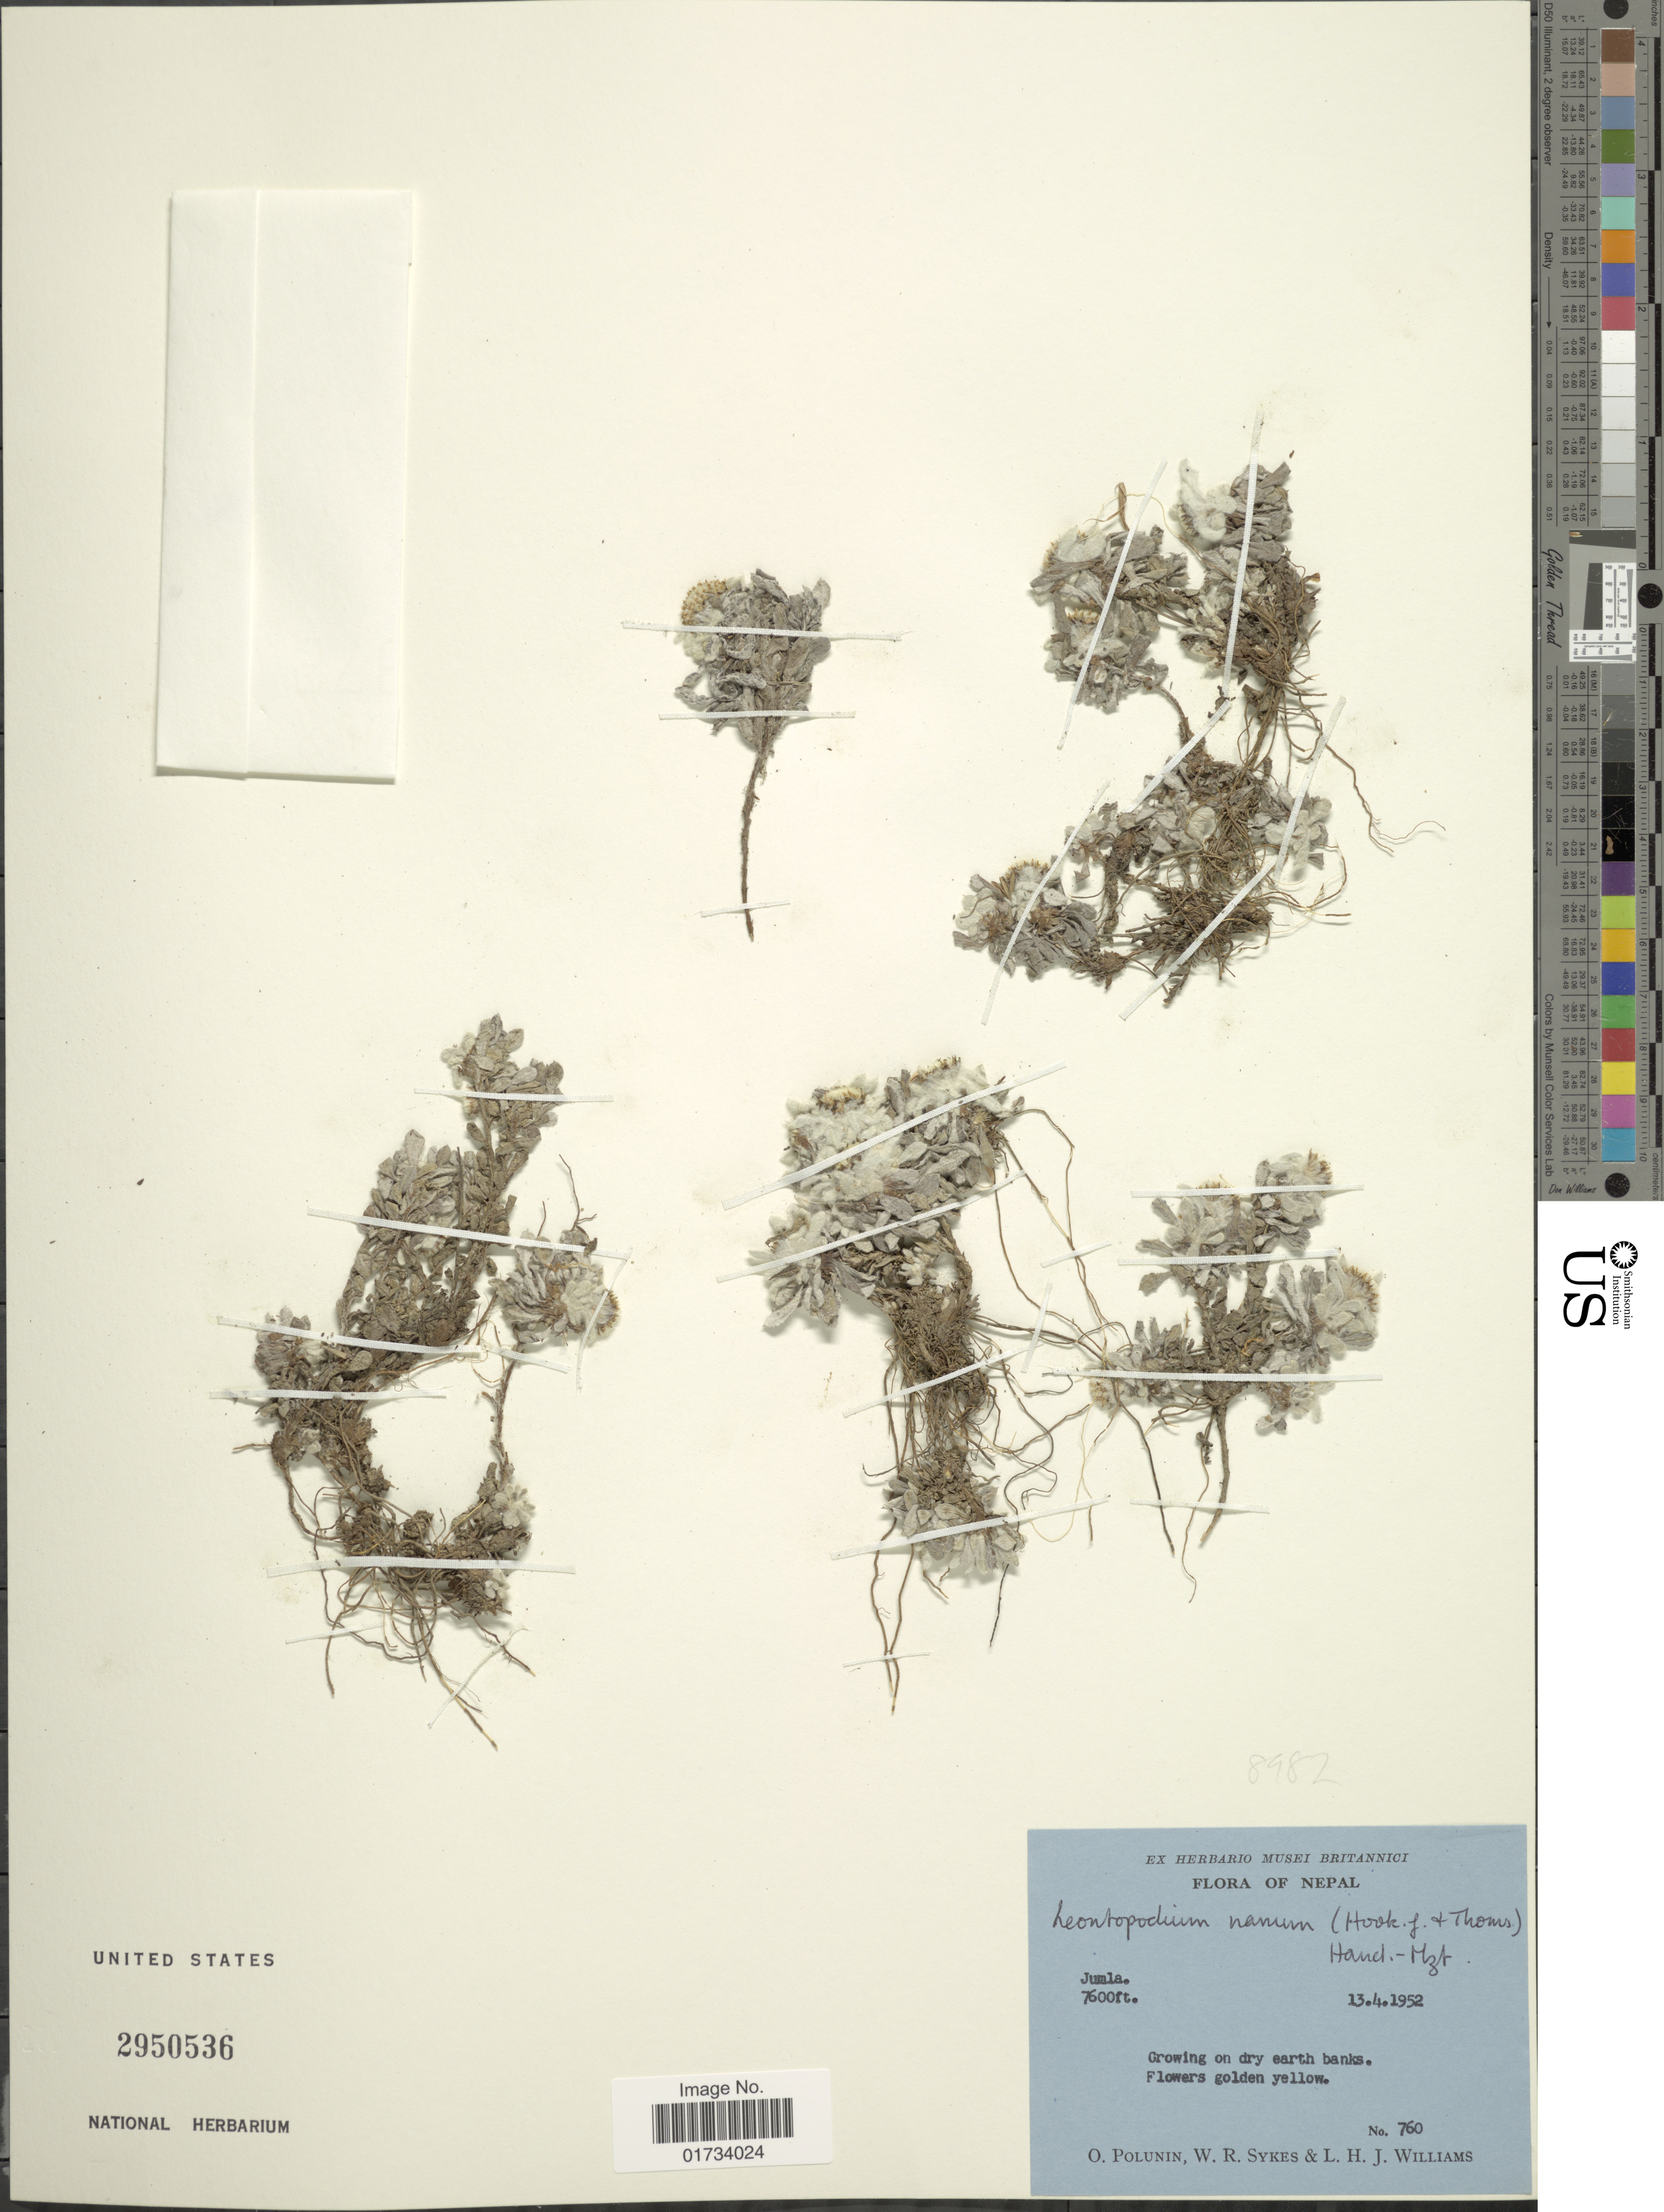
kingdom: Plantae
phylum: Tracheophyta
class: Magnoliopsida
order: Asterales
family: Asteraceae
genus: Leontopodium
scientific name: Leontopodium nanum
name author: (Hook. f. & Thomson ex C.B. Clarke) Hand.-Mazz.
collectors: O. V. Polunin, W. R. Sykes & L. H. J. Williams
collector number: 760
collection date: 1952-04-13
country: Nepal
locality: Jumla, growing on dry earth banks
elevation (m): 2316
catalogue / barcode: US 2950536